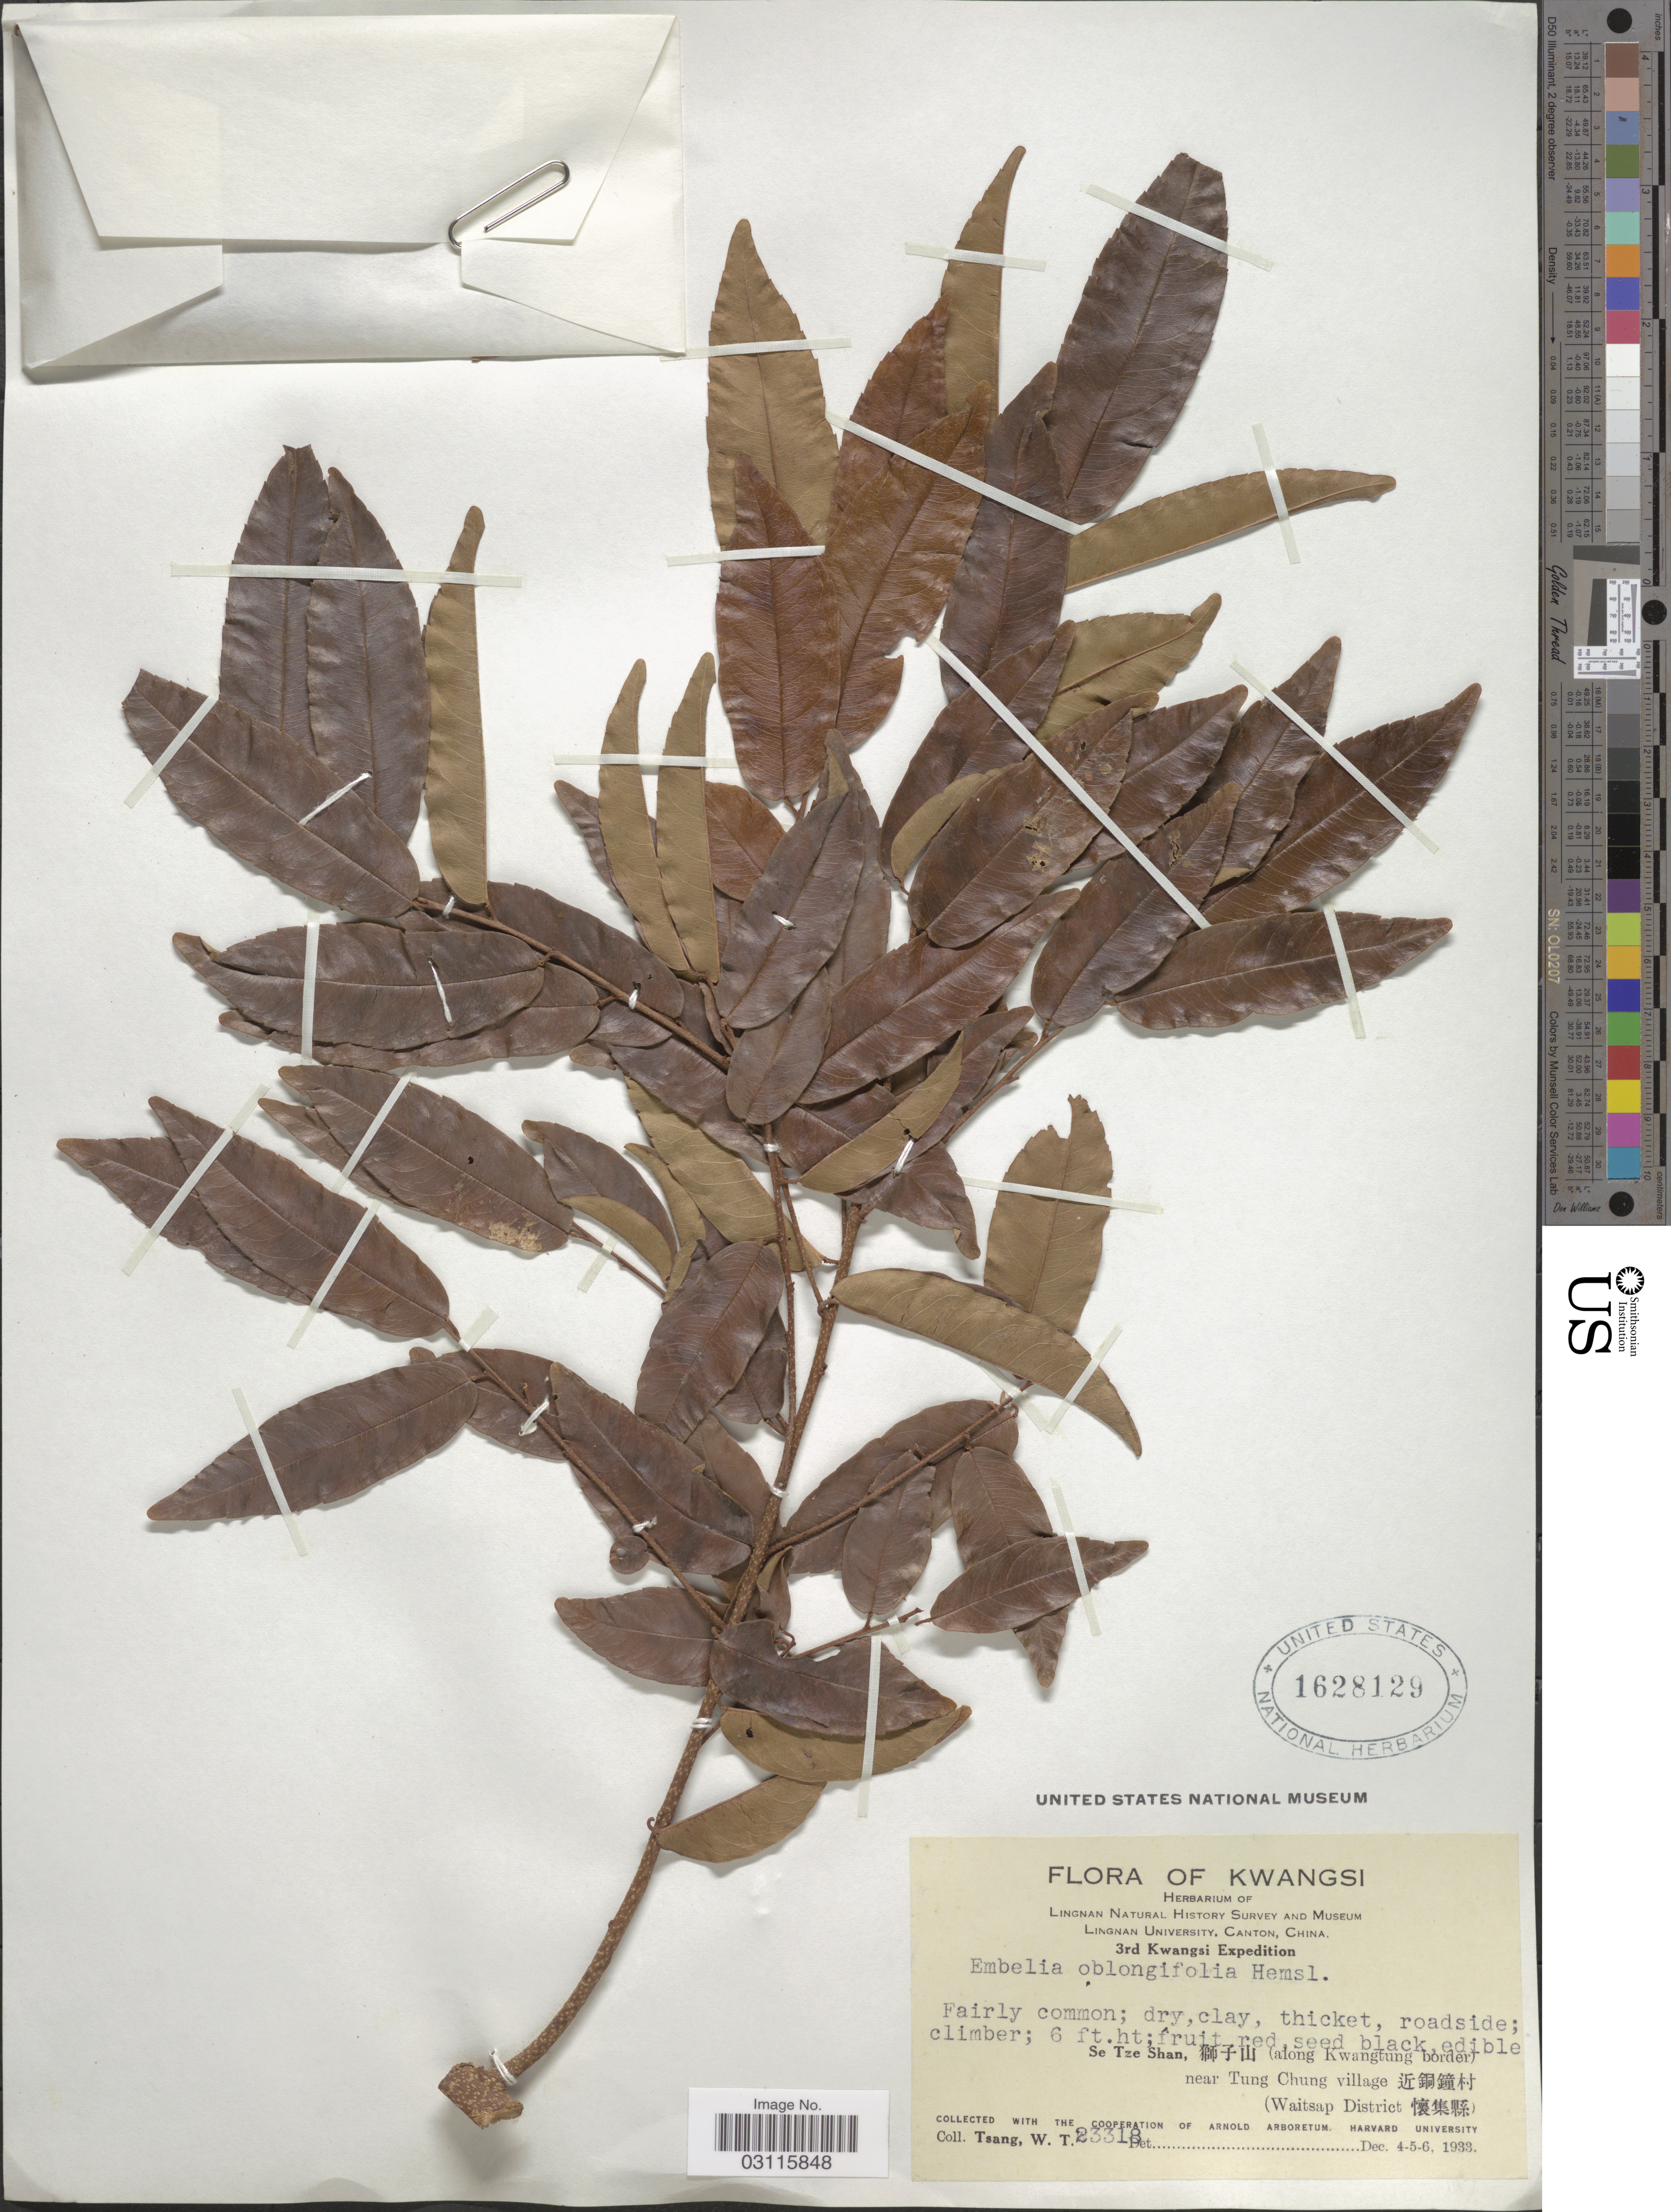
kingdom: Plantae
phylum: Tracheophyta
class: Magnoliopsida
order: Ericales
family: Primulaceae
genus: Embelia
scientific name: Embelia oblongifolia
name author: Hemsl.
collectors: W. T. Tsang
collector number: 23318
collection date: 1933-12-04/1933-12-06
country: China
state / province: Guangxi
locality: Kwangsi. Se Tze Shan, (along Kwangtung border) near Tung Chung village. (Waitsap District).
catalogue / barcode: US 1628129